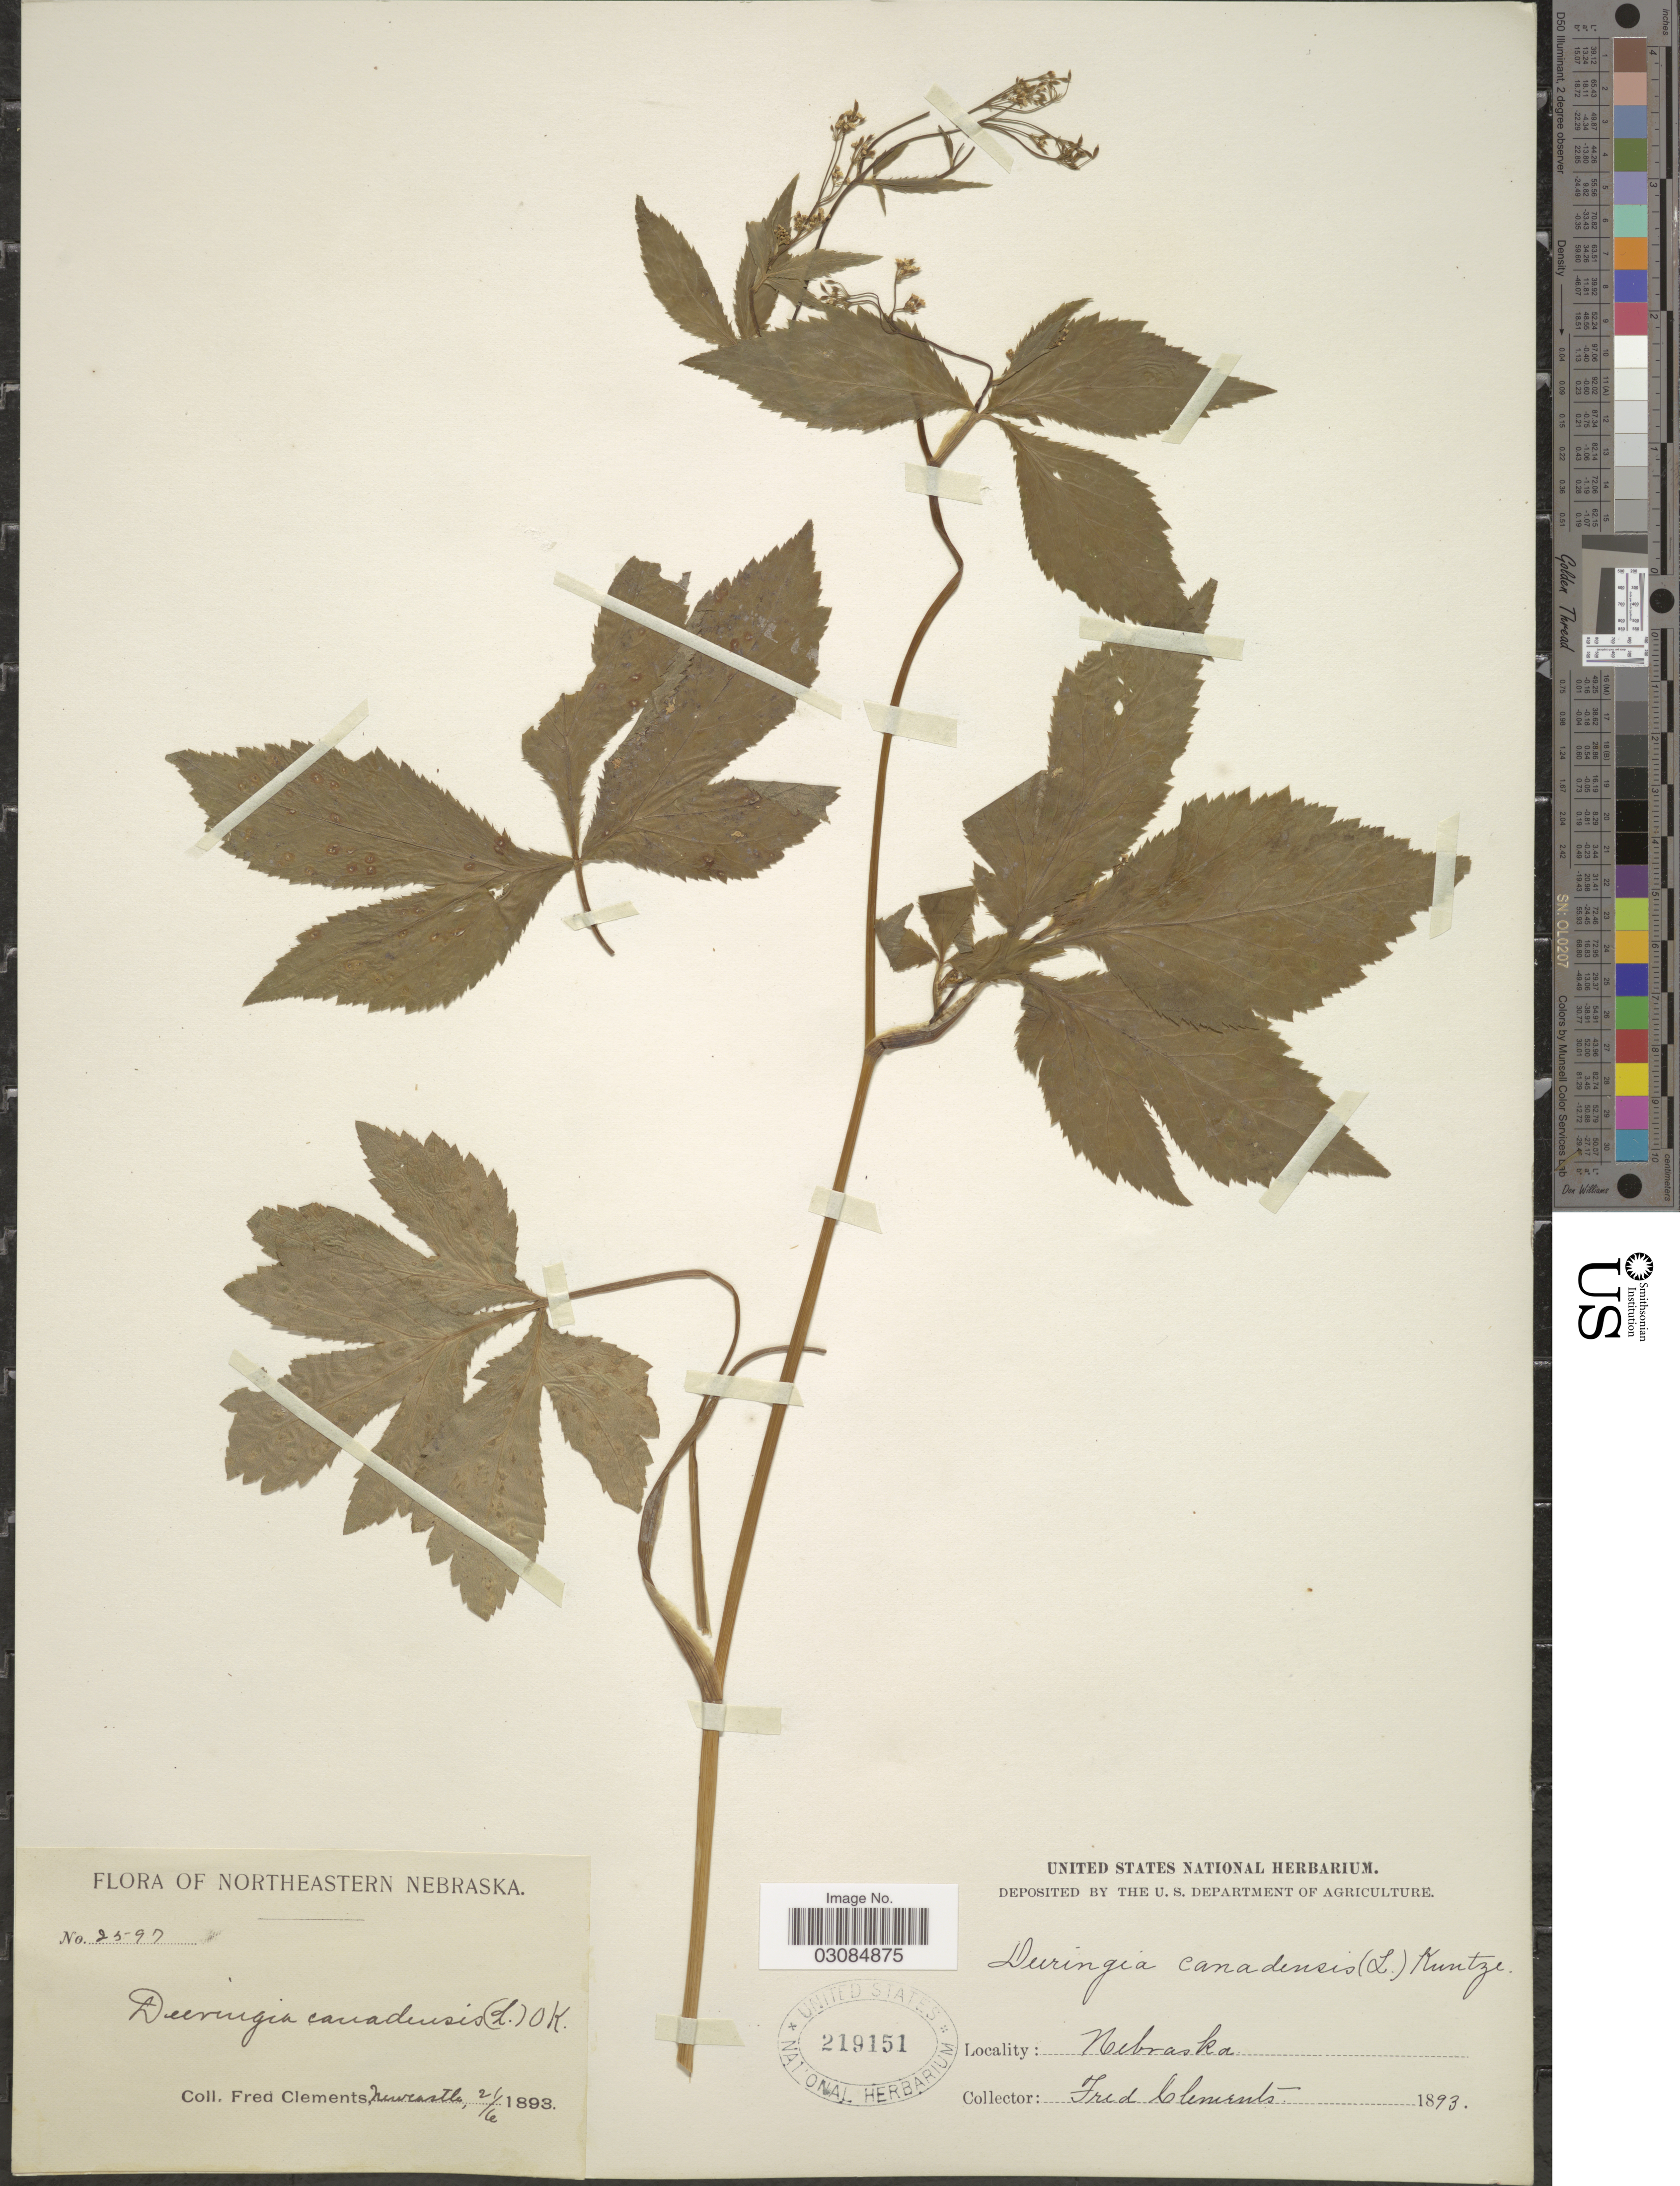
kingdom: Plantae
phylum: Tracheophyta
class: Magnoliopsida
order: Apiales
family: Apiaceae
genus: Cryptotaenia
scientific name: Cryptotaenia canadensis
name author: (L.) DC.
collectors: F. Clements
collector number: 2597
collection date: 1893-06-21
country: United States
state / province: Nebraska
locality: Northeastern Nebraska, Newcastle.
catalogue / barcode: US 219151